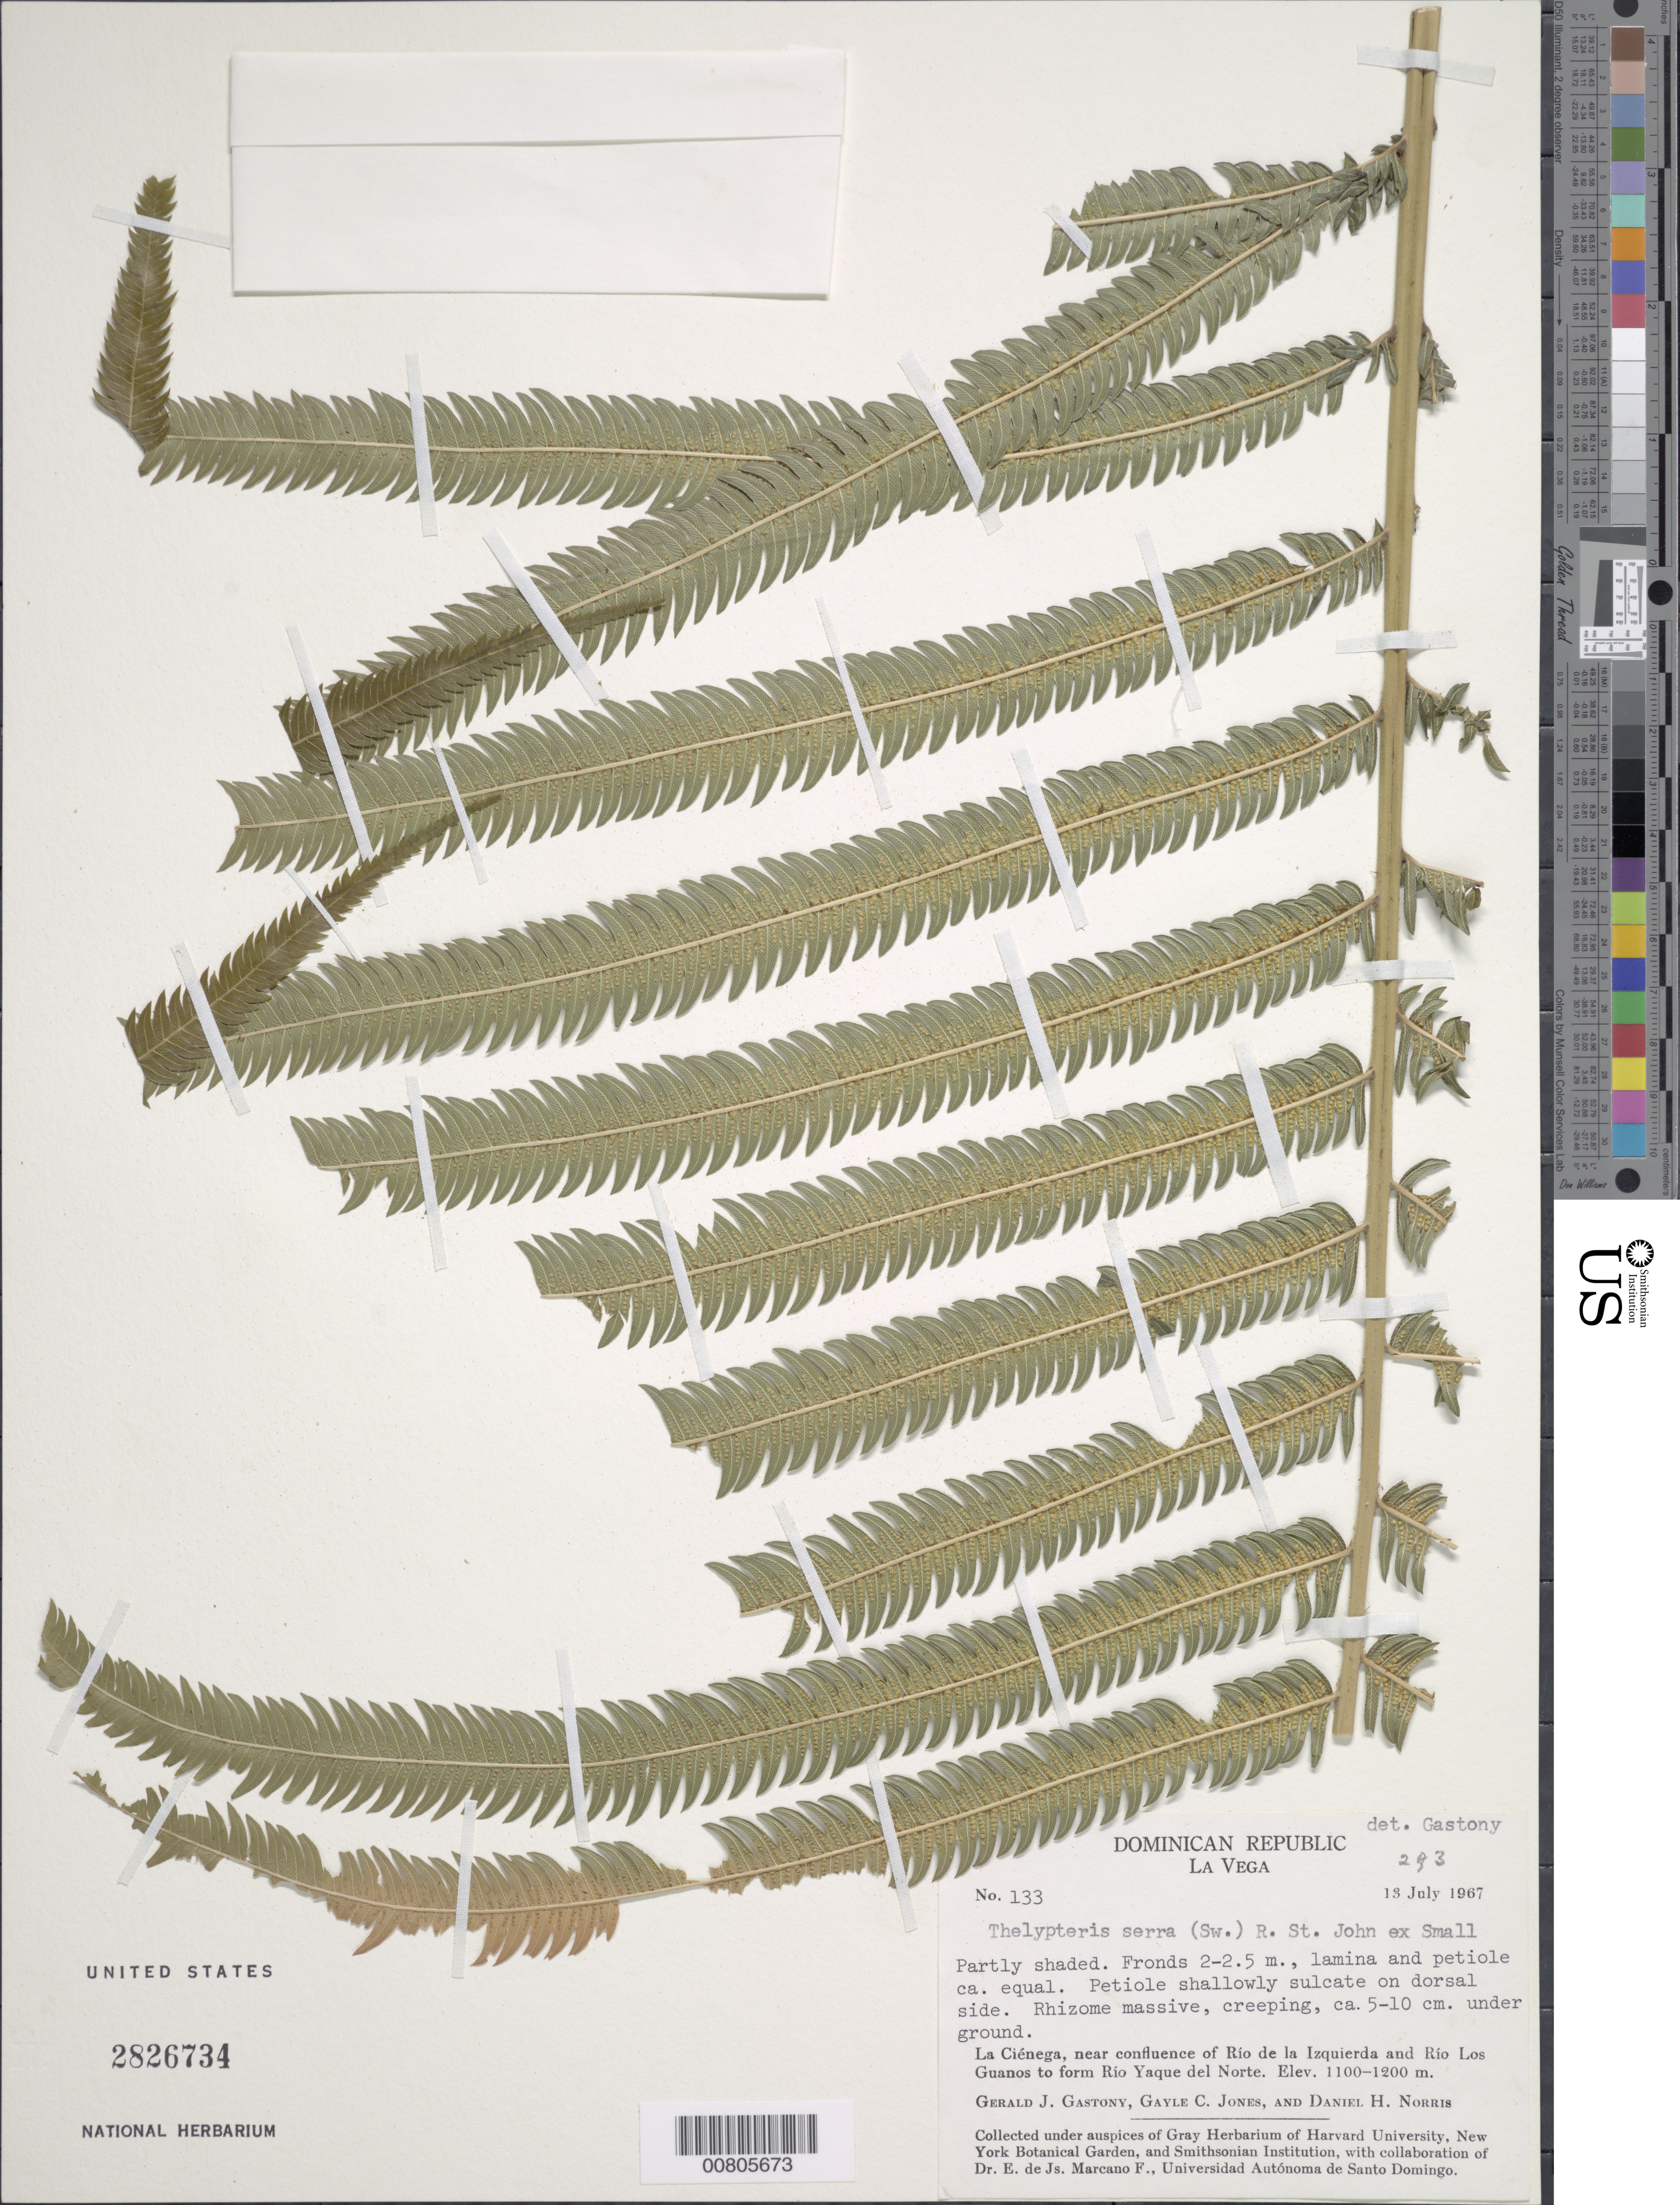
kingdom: Plantae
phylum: Tracheophyta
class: Polypodiopsida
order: Polypodiales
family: Thelypteridaceae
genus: Cyclosorus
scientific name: x C. serra (Sw.) Farw.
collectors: G. Gastony, G. C. Jones & D. H. Norris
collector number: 133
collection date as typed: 13 Jul 1967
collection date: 1967-07-13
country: Dominican Republic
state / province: La Vega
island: Hispaniola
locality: La Ciénega, near confluence of Río de la Izquierda and Río Los Guanos to form Río Yaque del Norte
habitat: Partly shaded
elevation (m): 1100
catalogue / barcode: US 2826734